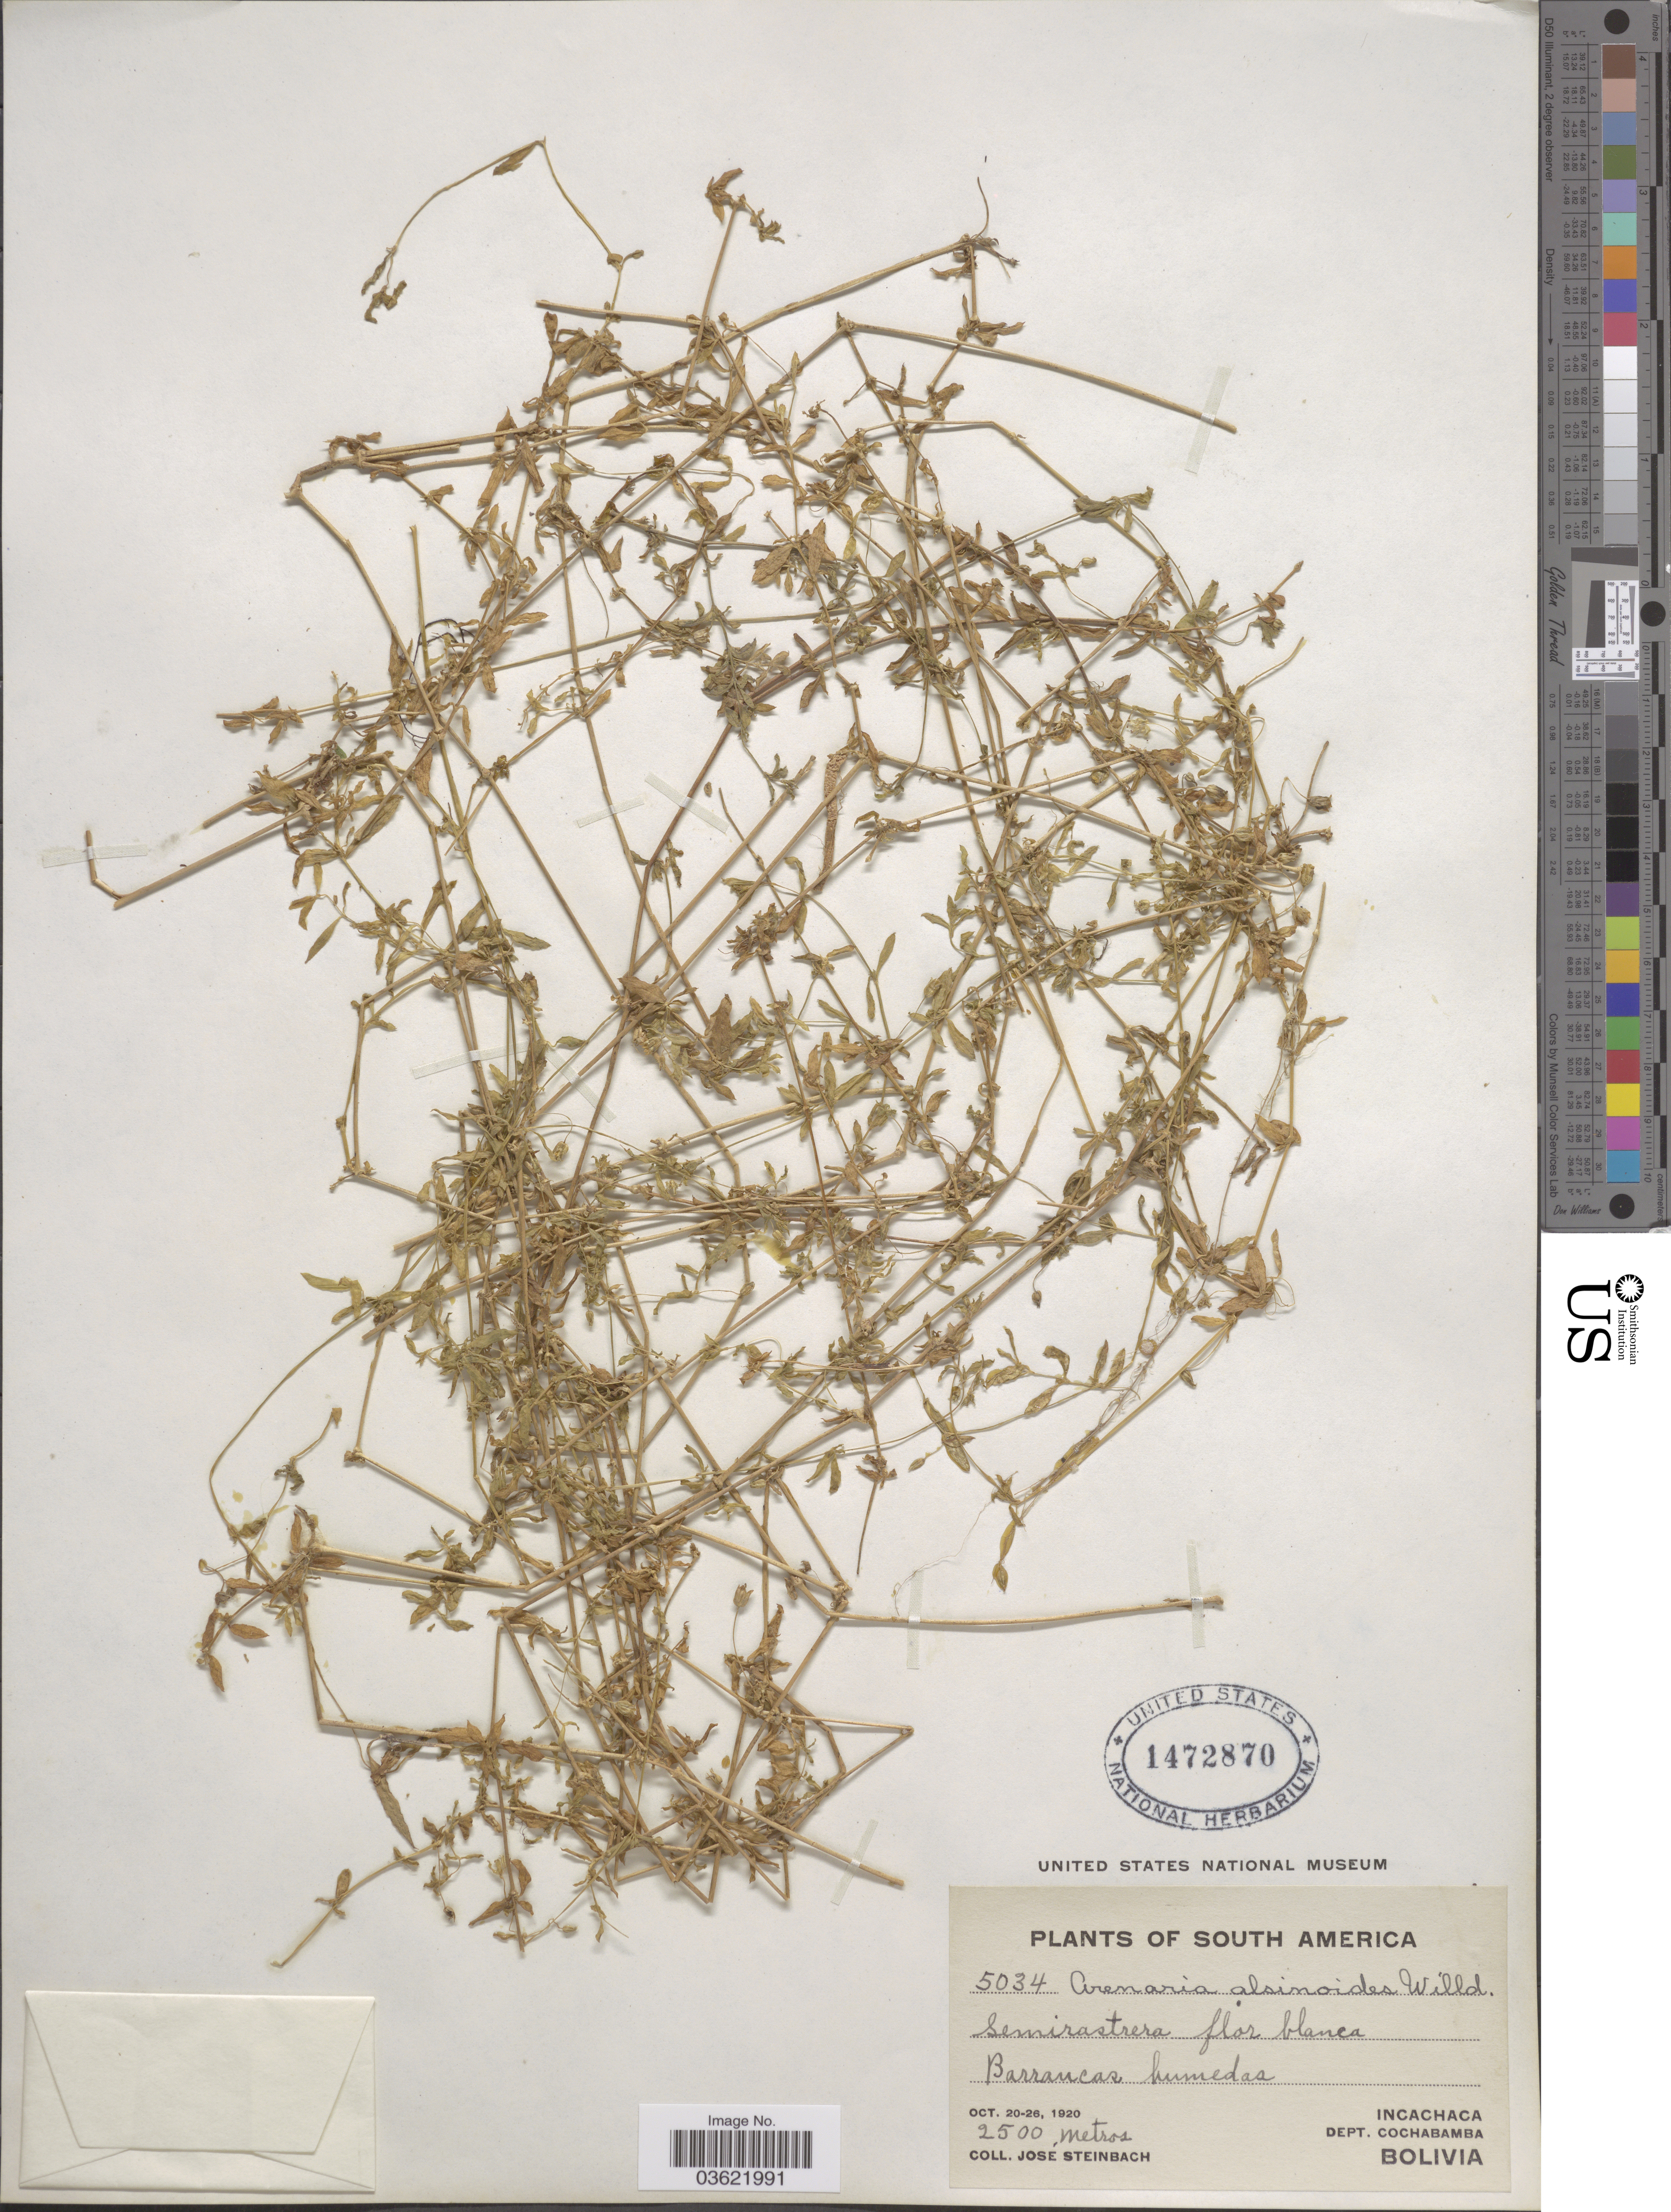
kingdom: Plantae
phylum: Tracheophyta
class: Magnoliopsida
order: Caryophyllales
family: Caryophyllaceae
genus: Arenaria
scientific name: Arenaria lanuginosa var. megalantha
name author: Rohrb.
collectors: J. Steinbach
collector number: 5034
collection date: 1920-10-20/1920-10-26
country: Bolivia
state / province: Cochabamba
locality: Incacacha. Dept. Cochabamba.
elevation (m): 2500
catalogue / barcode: US 1472870